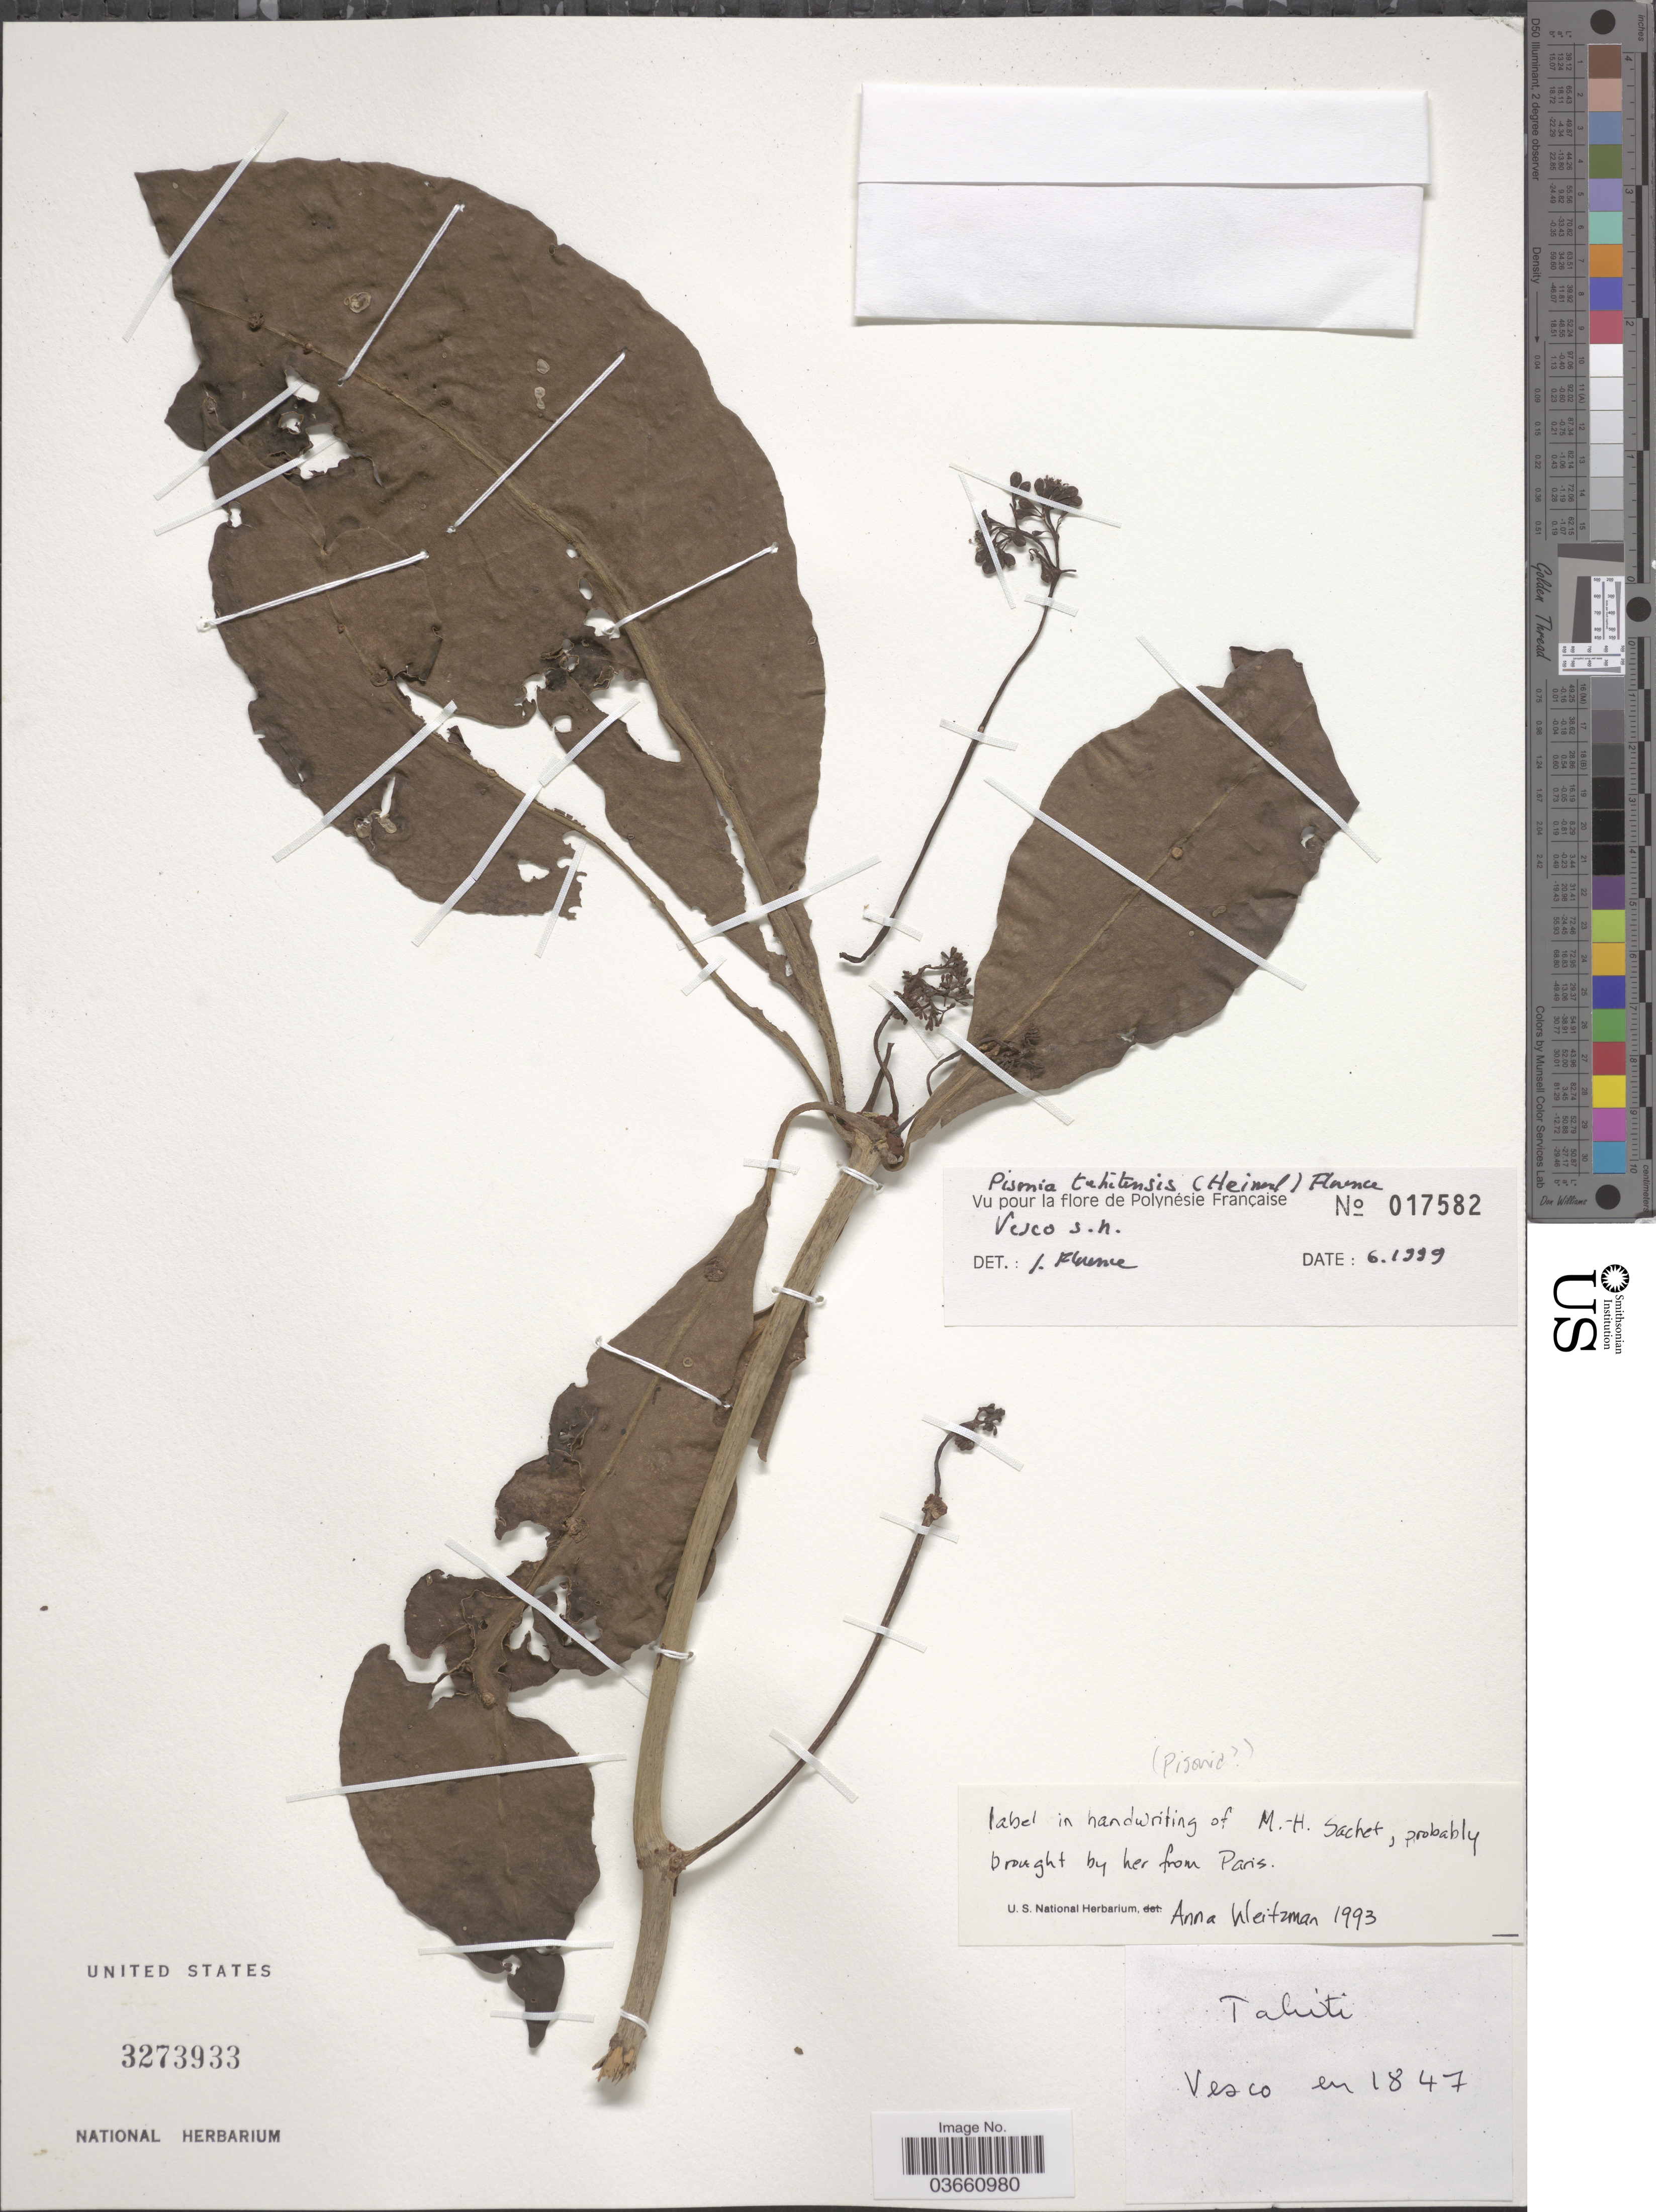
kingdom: Plantae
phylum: Tracheophyta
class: Magnoliopsida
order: Caryophyllales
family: Nyctaginaceae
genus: Ceodes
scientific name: Ceodes taitensis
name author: (Heimerl) Rossetto & Caraballo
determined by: Wagner, W. L., (BOT), Smithsonian Institution - National Museum of Natural History (UNITED STATES)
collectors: -. Vesco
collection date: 1847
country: French Polynesia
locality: Tahiti.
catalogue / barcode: US 3273933